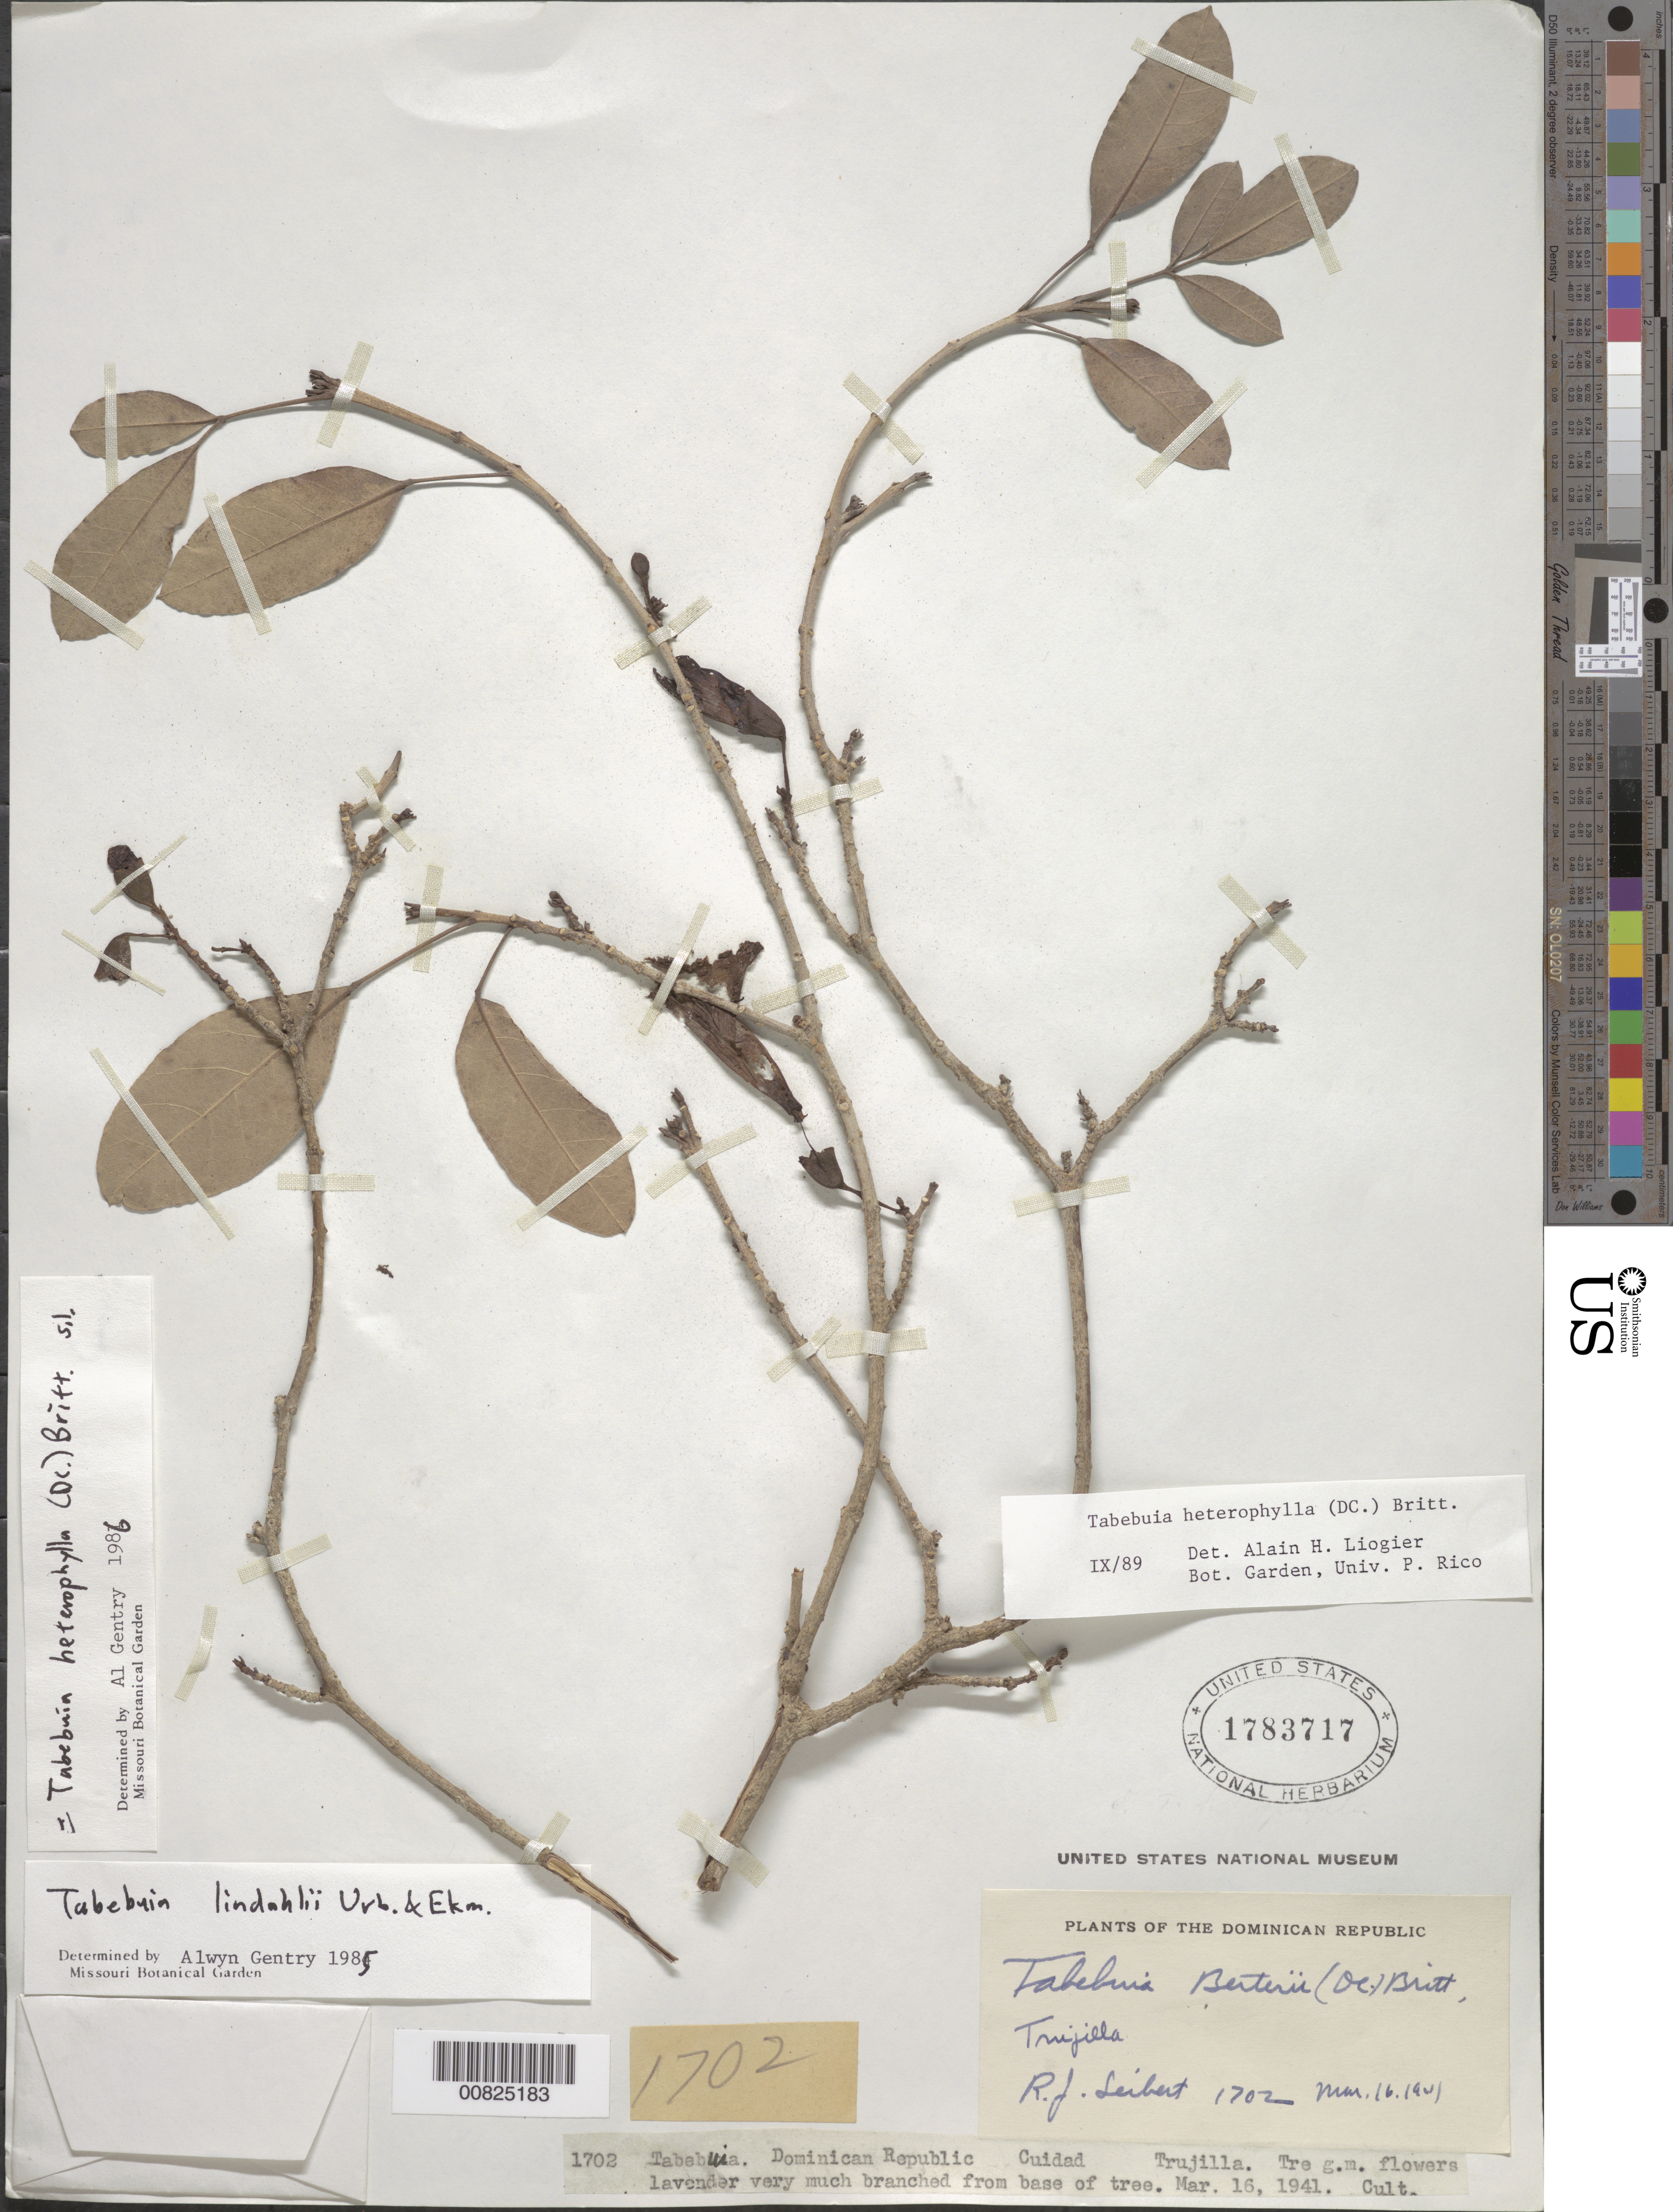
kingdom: Plantae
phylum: Tracheophyta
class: Magnoliopsida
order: Lamiales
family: Bignoniaceae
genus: Tabebuia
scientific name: Tabebuia heterophylla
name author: (DC.) Britton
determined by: Liogier, Alain H.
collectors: R. J. Seibert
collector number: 1702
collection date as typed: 16 Mar 1941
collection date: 1941-03-16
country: Dominican Republic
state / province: Distrito Nacional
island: Hispaniola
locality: Santo Domingo City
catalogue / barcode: US 1783717